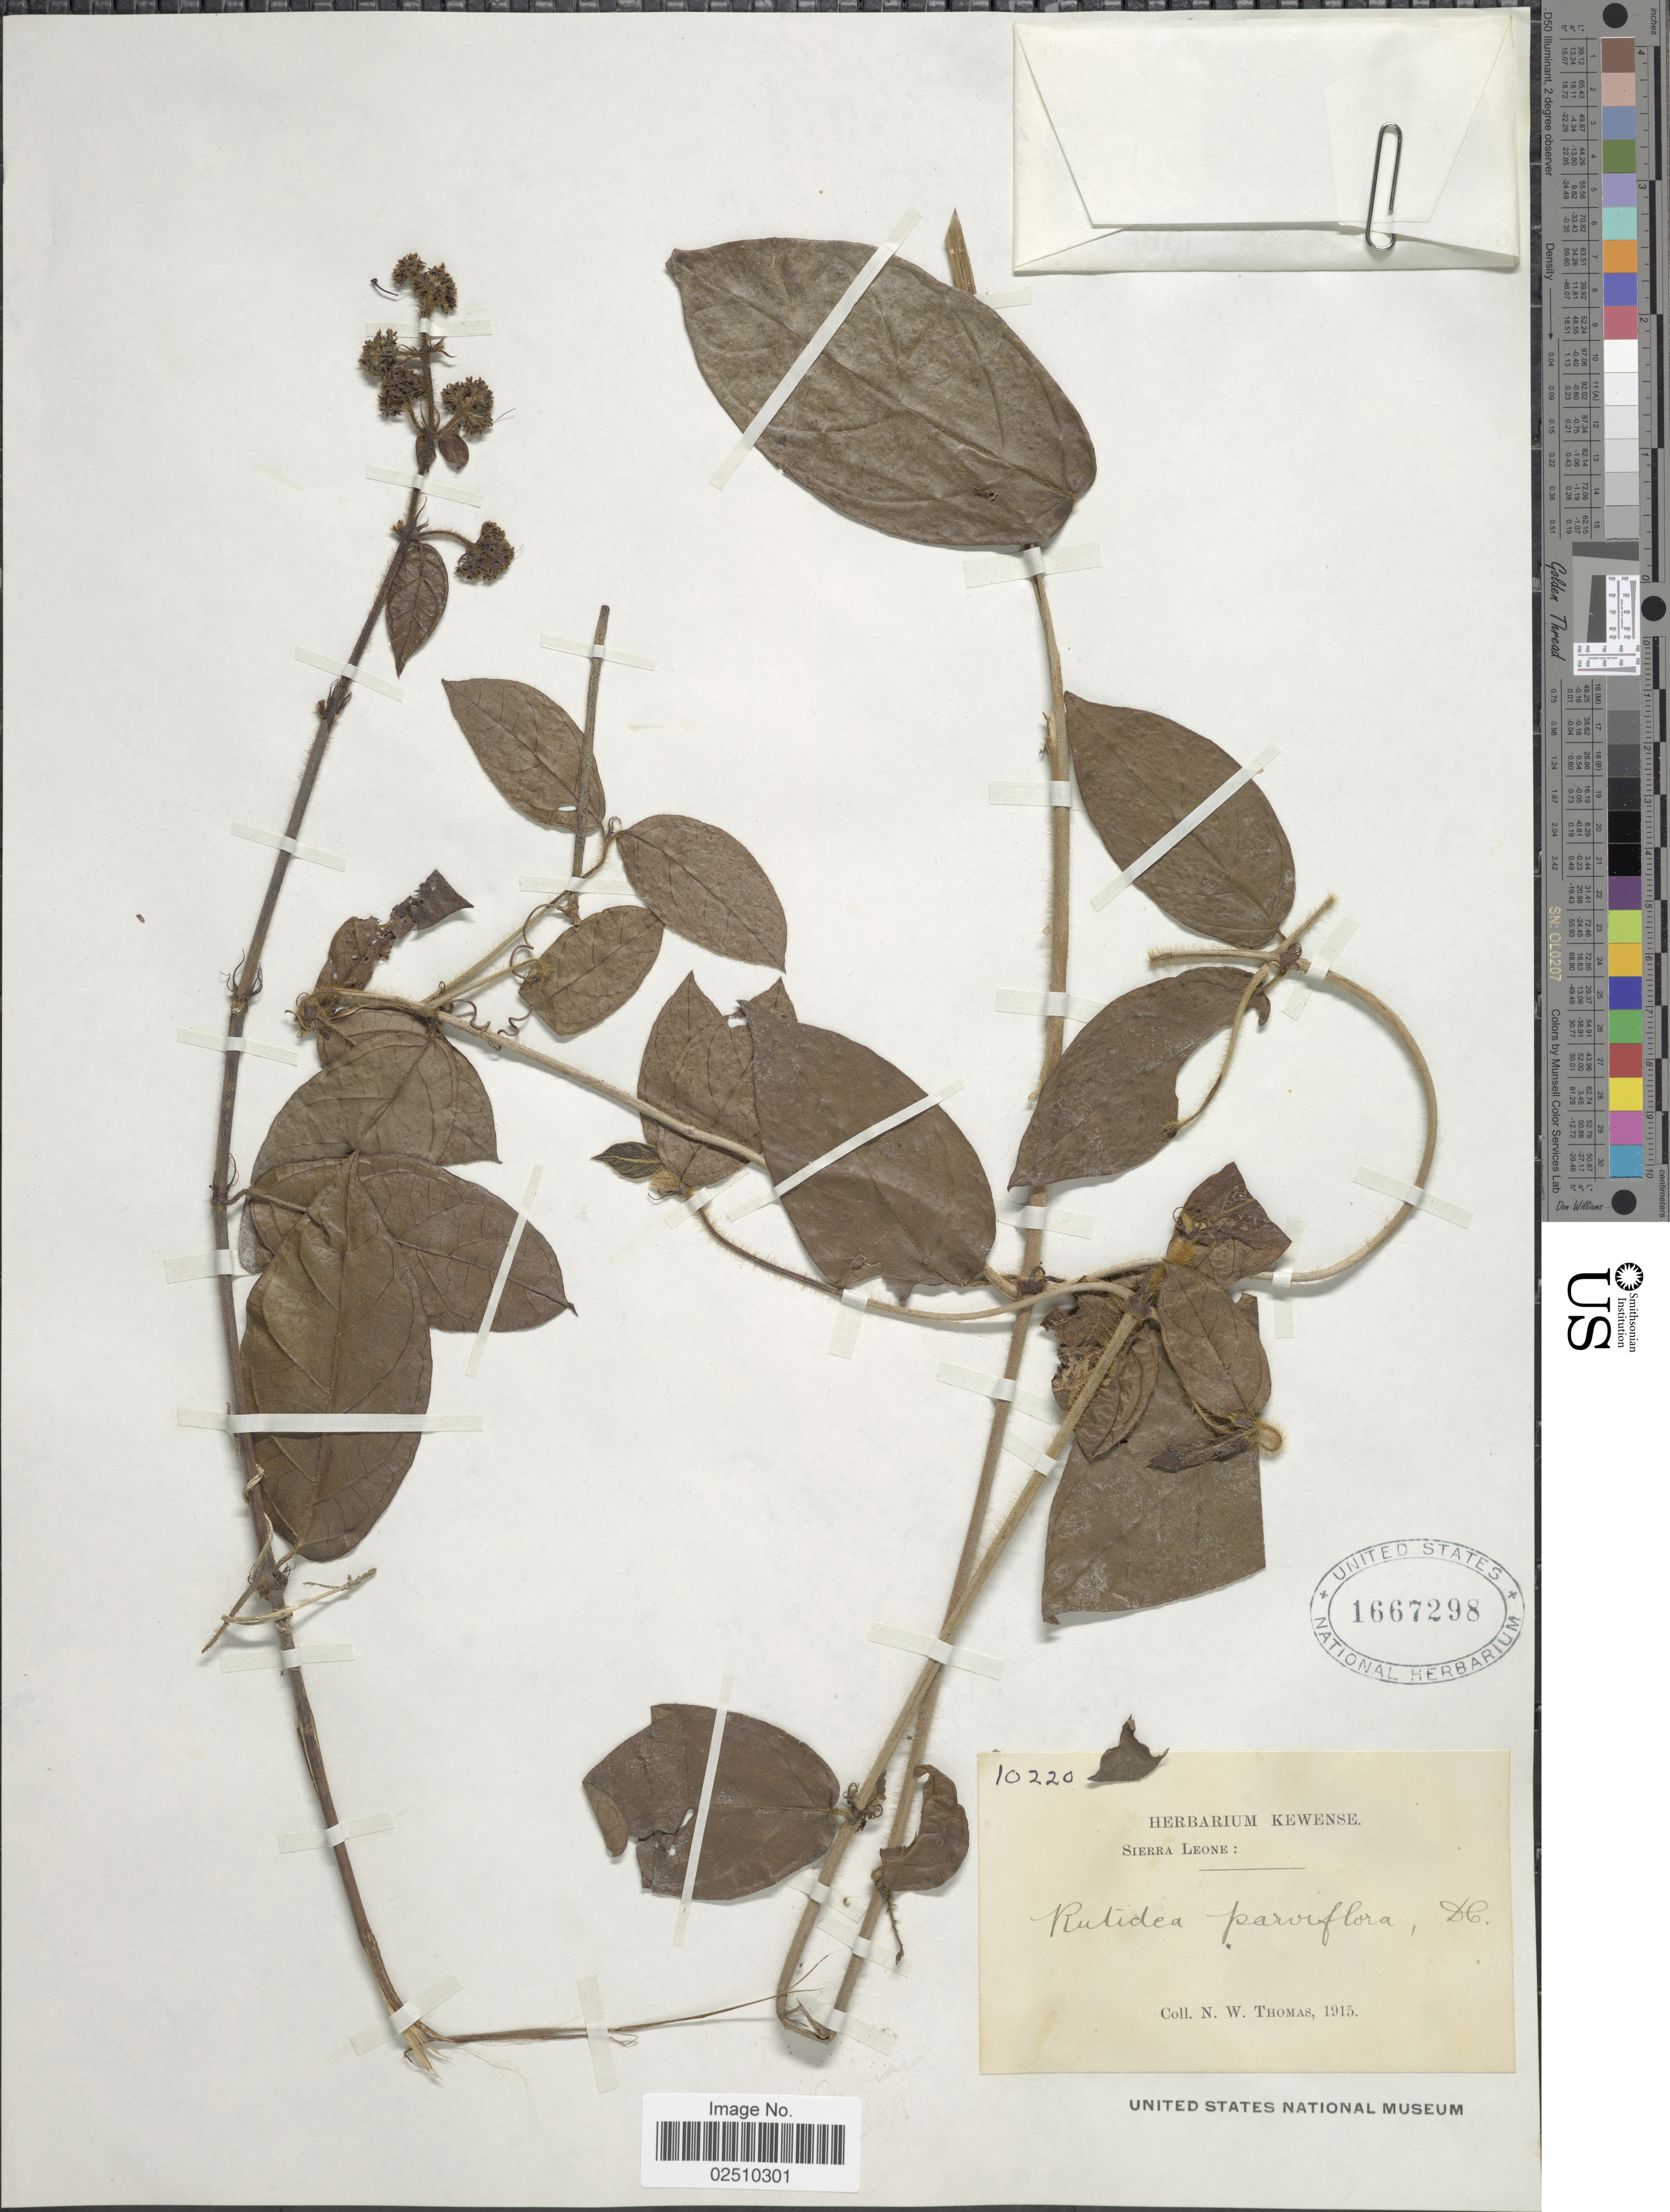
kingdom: Plantae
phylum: Tracheophyta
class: Magnoliopsida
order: Gentianales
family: Rubiaceae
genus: Rutidea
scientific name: Rutidea parviflora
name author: DC.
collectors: N. Thomas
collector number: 10220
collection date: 1915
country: Sierra Leone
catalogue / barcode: US 1667298